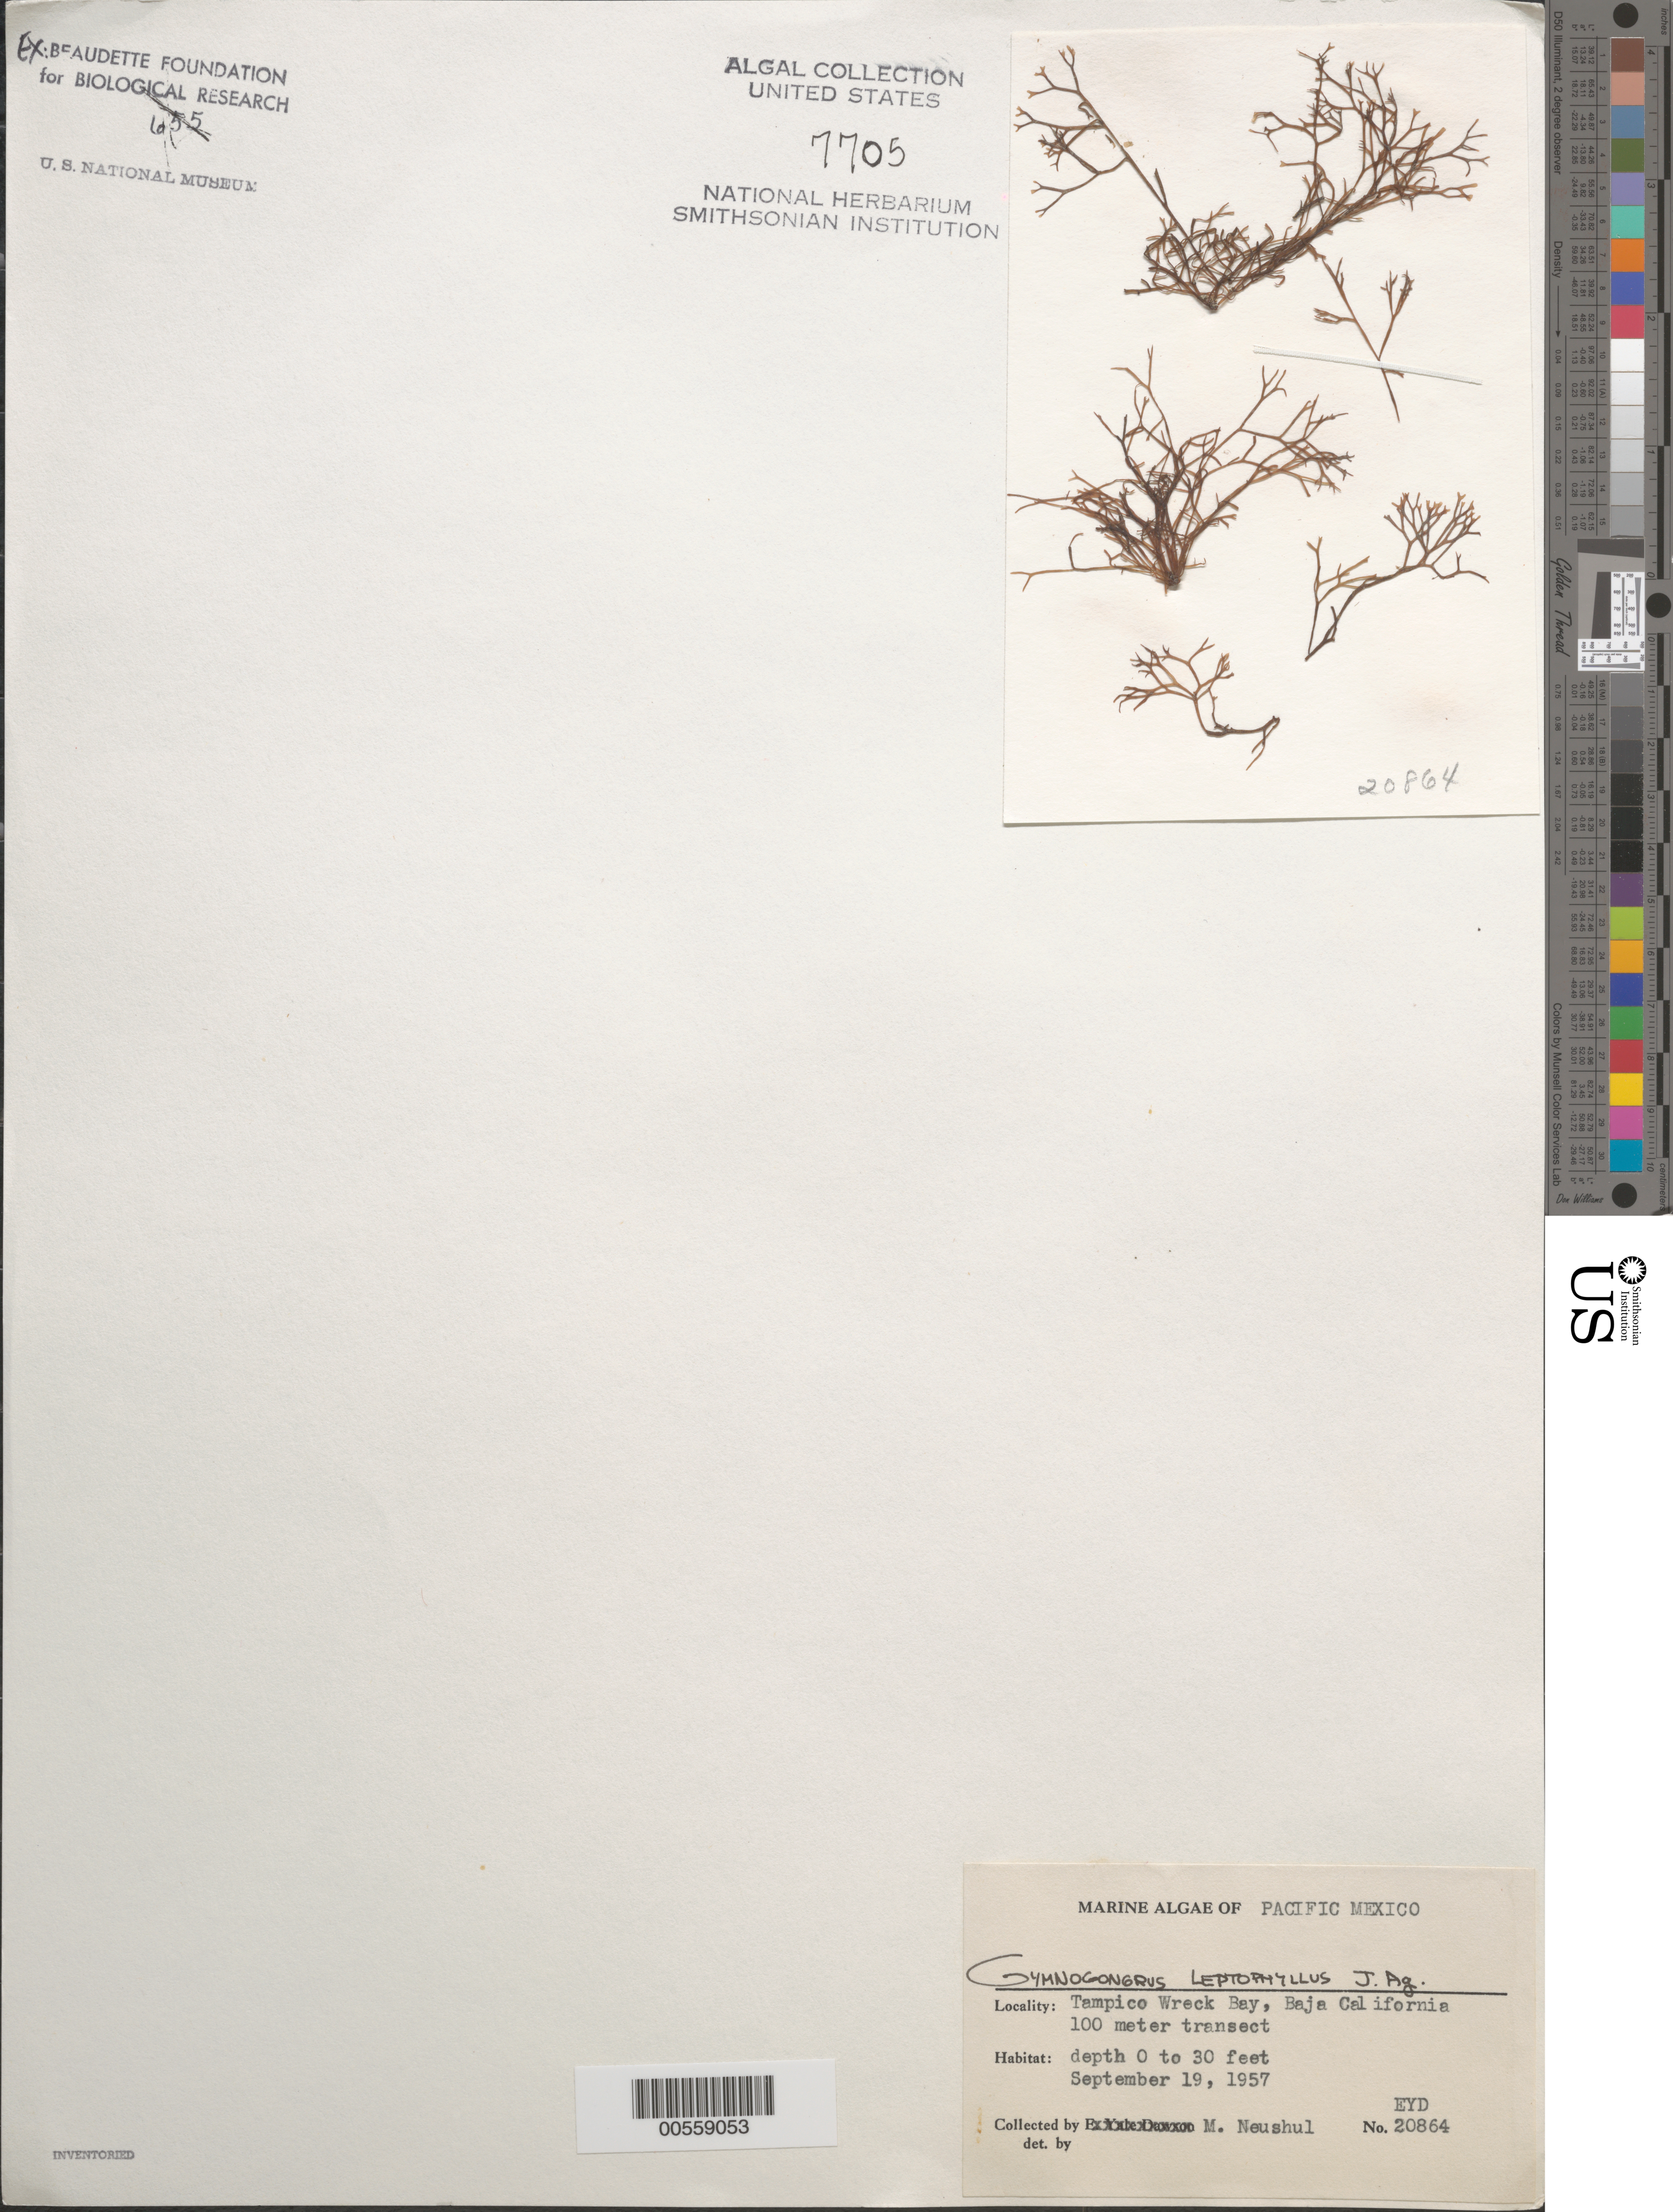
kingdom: Plantae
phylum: Rhodophyta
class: Florideophyceae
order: Gigartinales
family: Phyllophoraceae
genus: Besa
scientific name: Besa leptophylla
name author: (J. Agardh) M.S.Calderon & K.A. Miller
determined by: Algae name updating Project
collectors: M. Neushul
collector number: EYD 20864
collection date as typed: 19 Sep 1957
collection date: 1957-09-19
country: Mexico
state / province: Baja California Norte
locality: Tampico Wreck Bay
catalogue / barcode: US 7705